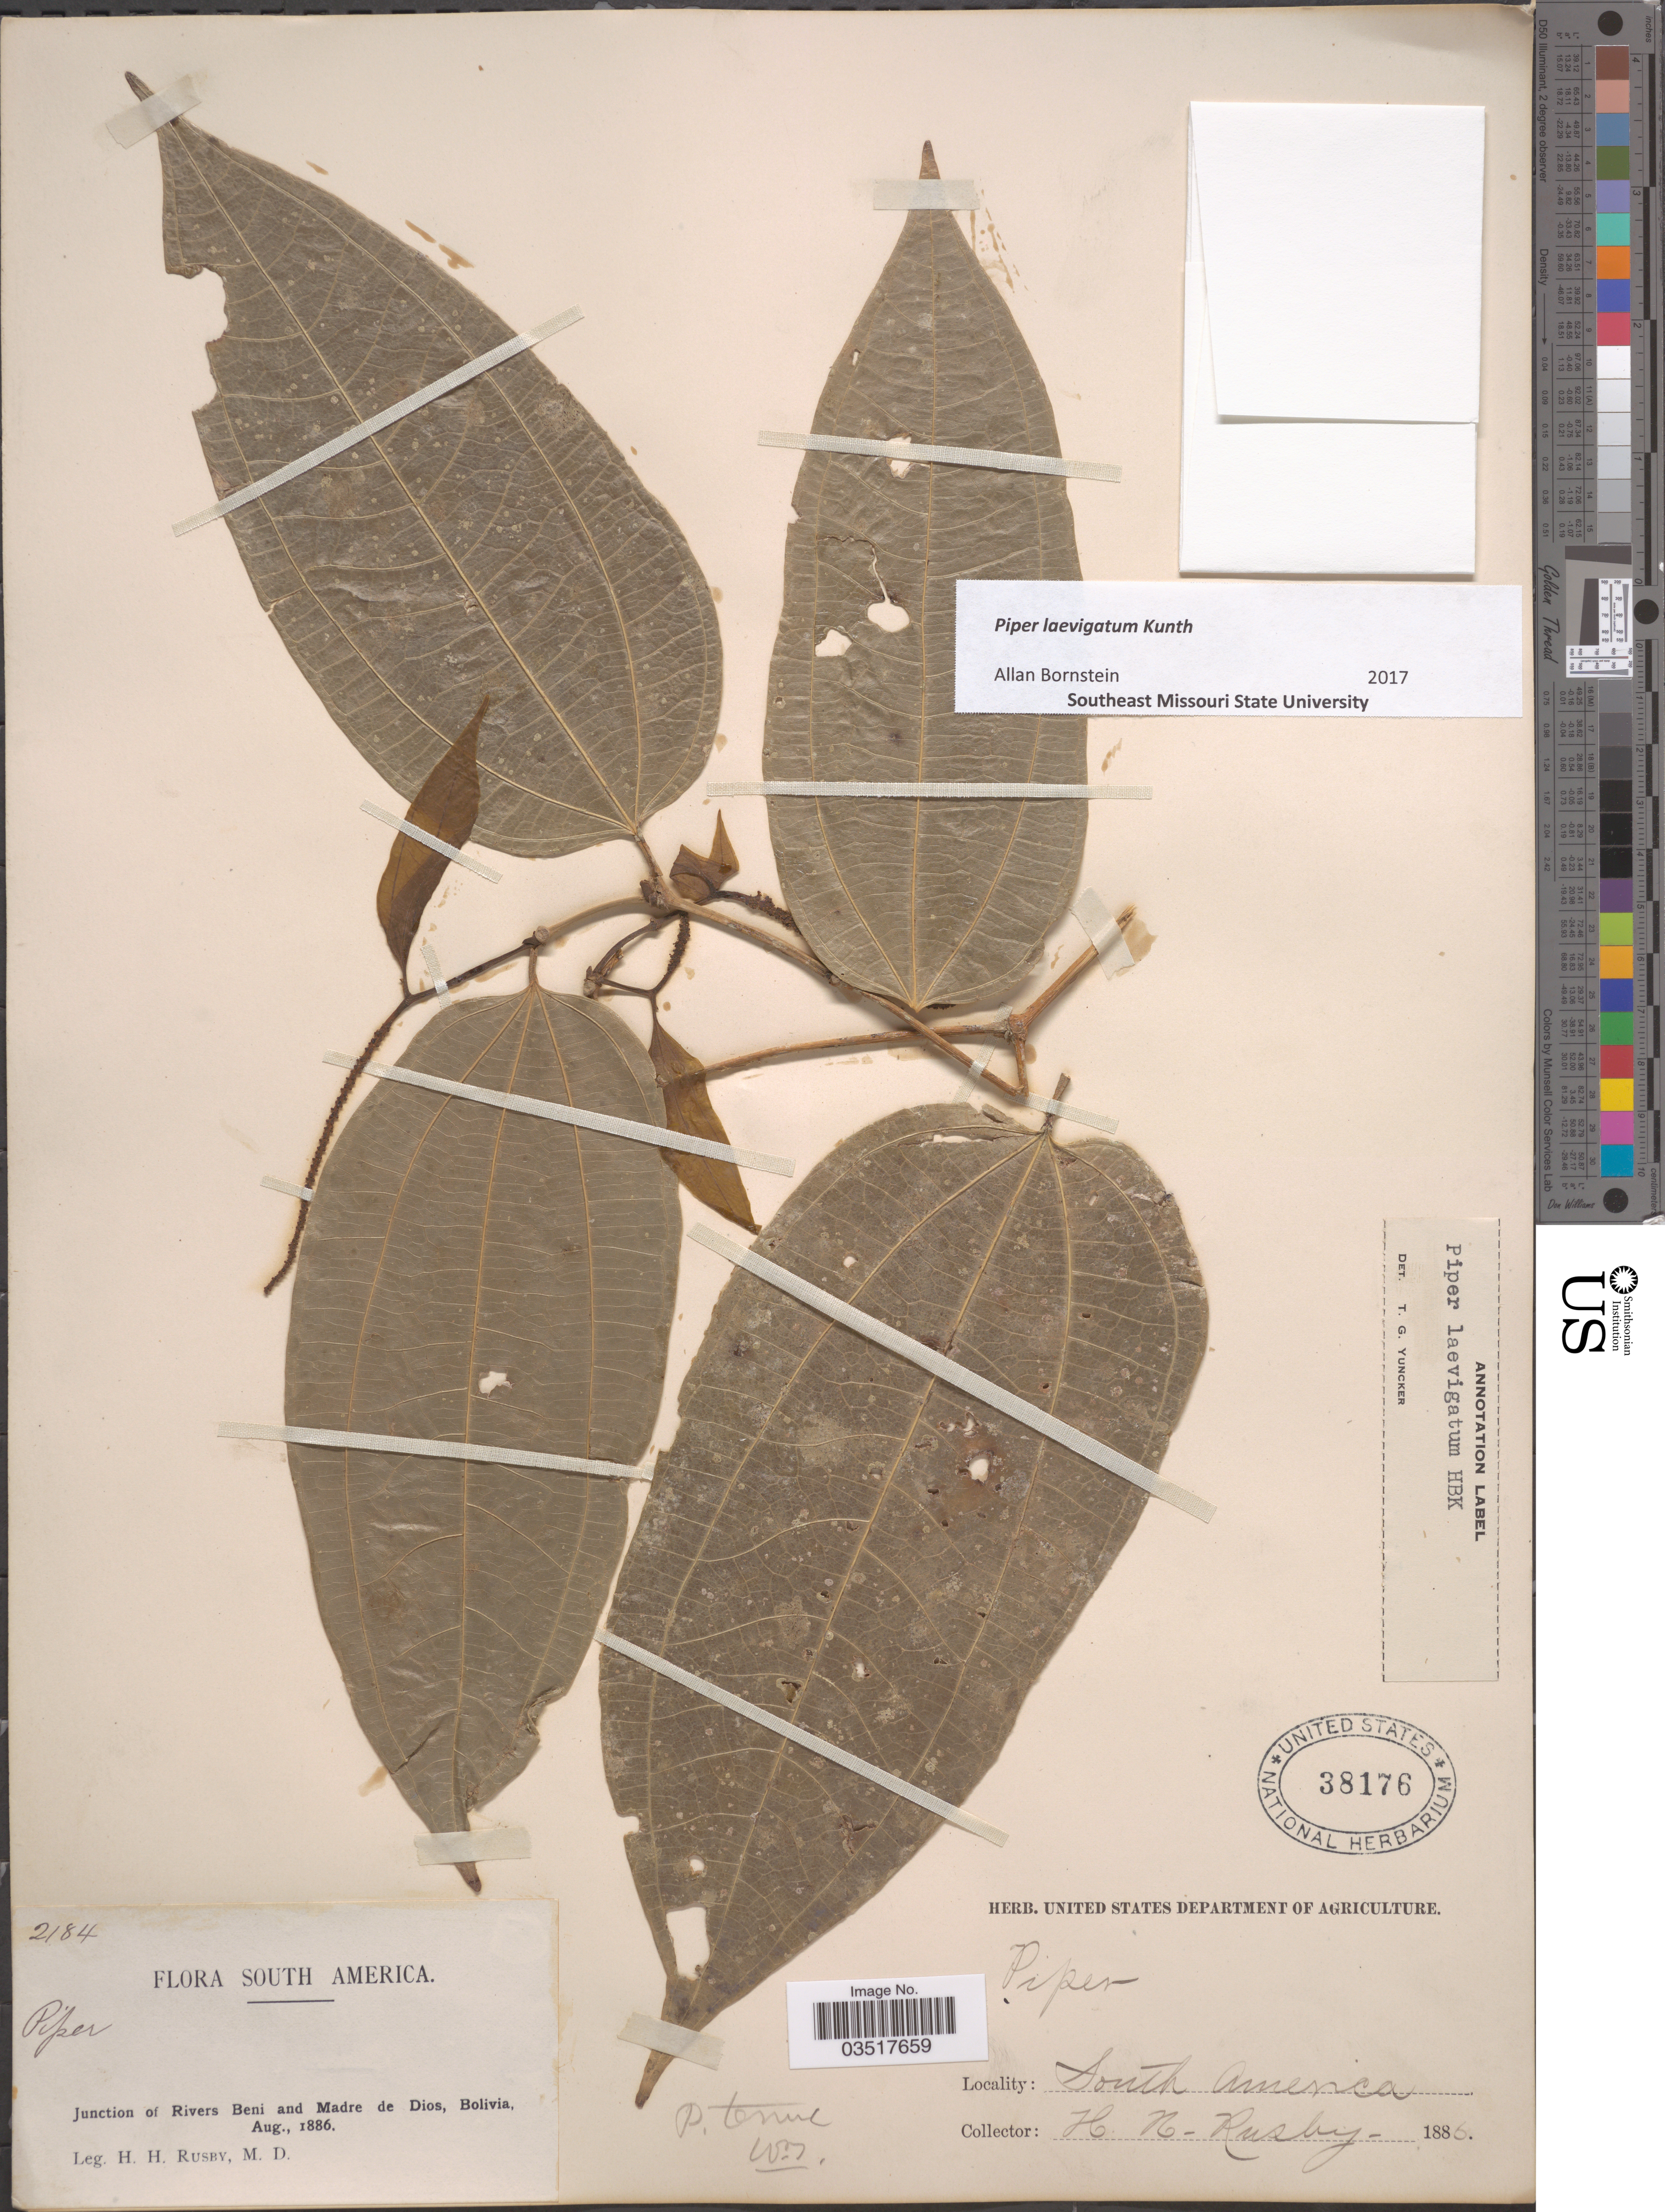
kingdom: Plantae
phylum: Tracheophyta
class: Magnoliopsida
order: Piperales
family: Piperaceae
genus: Piper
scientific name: Piper laevigatum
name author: Kunth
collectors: H. H. Rusby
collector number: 2184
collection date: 1886-08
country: Bolivia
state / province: Beni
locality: Junction of Rivers Beni and Madre de Dios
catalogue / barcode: US 38176